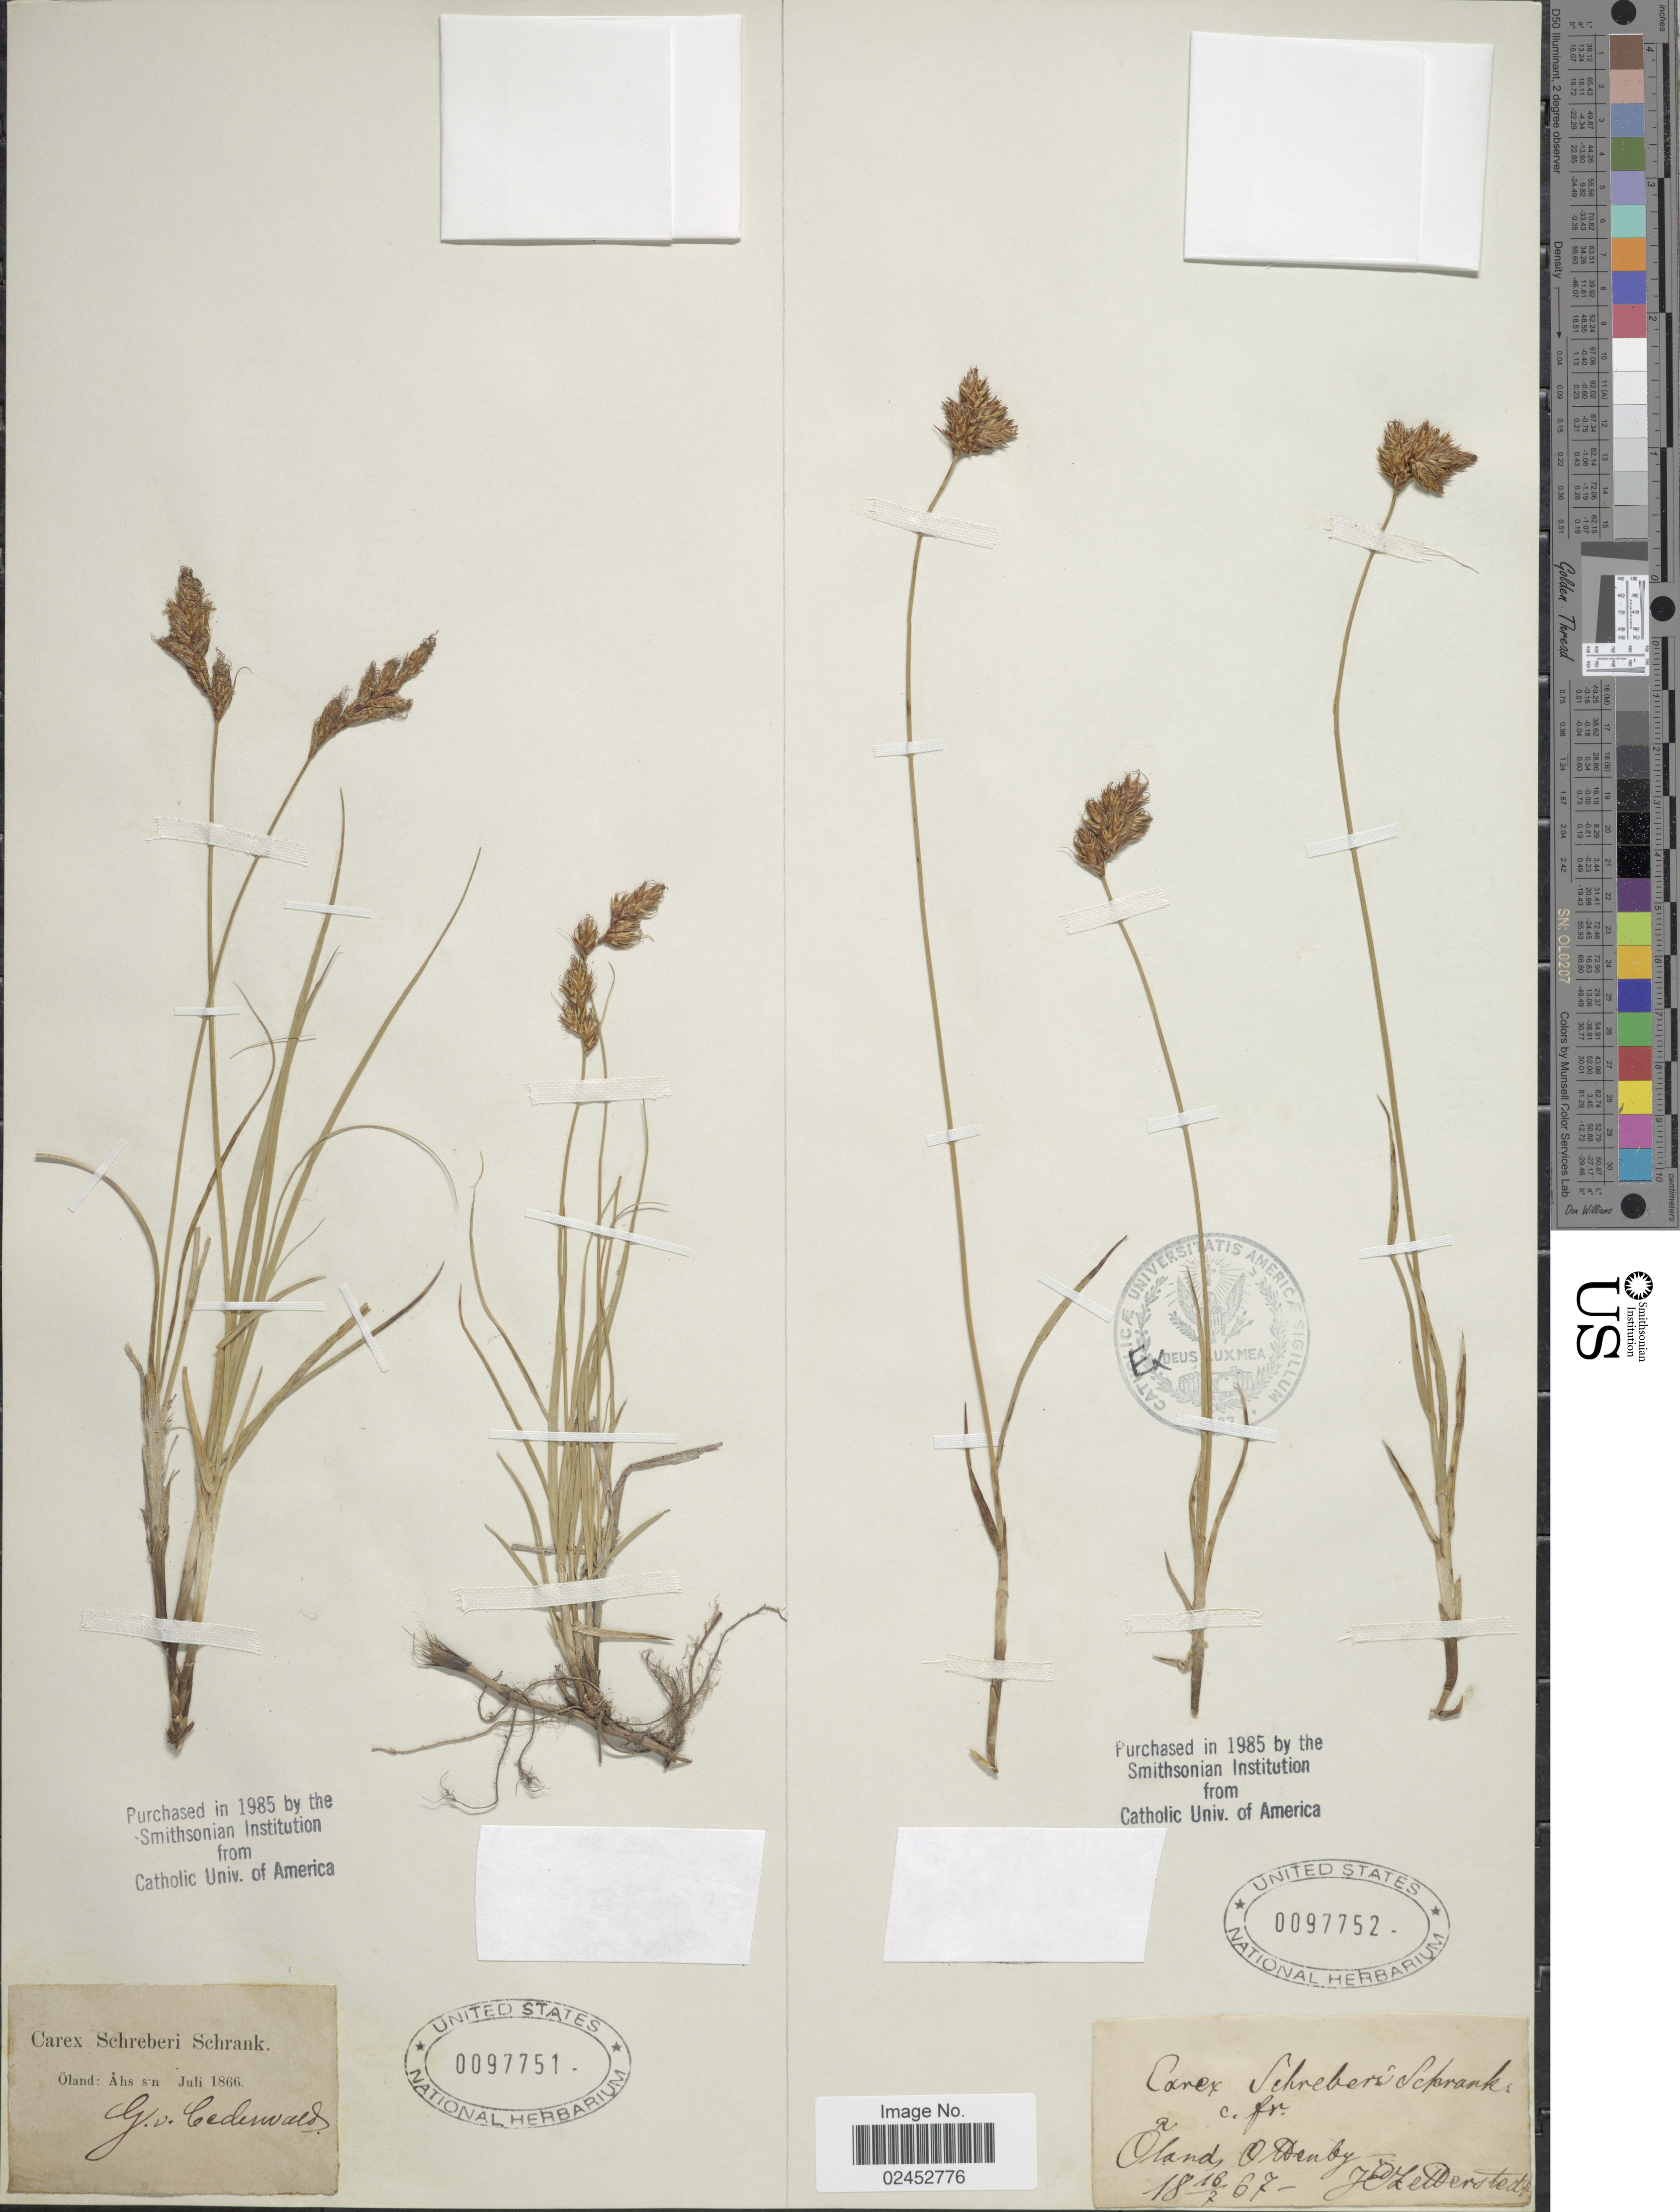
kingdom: Plantae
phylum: Tracheophyta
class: Liliopsida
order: Poales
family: Cyperaceae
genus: Carex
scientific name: Carex praecox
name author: Schreb.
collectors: J.E. Zetterstedt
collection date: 1867-02-16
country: Sweden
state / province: Kalmar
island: Öland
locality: Öland, Ottenby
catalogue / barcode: US 97752-2